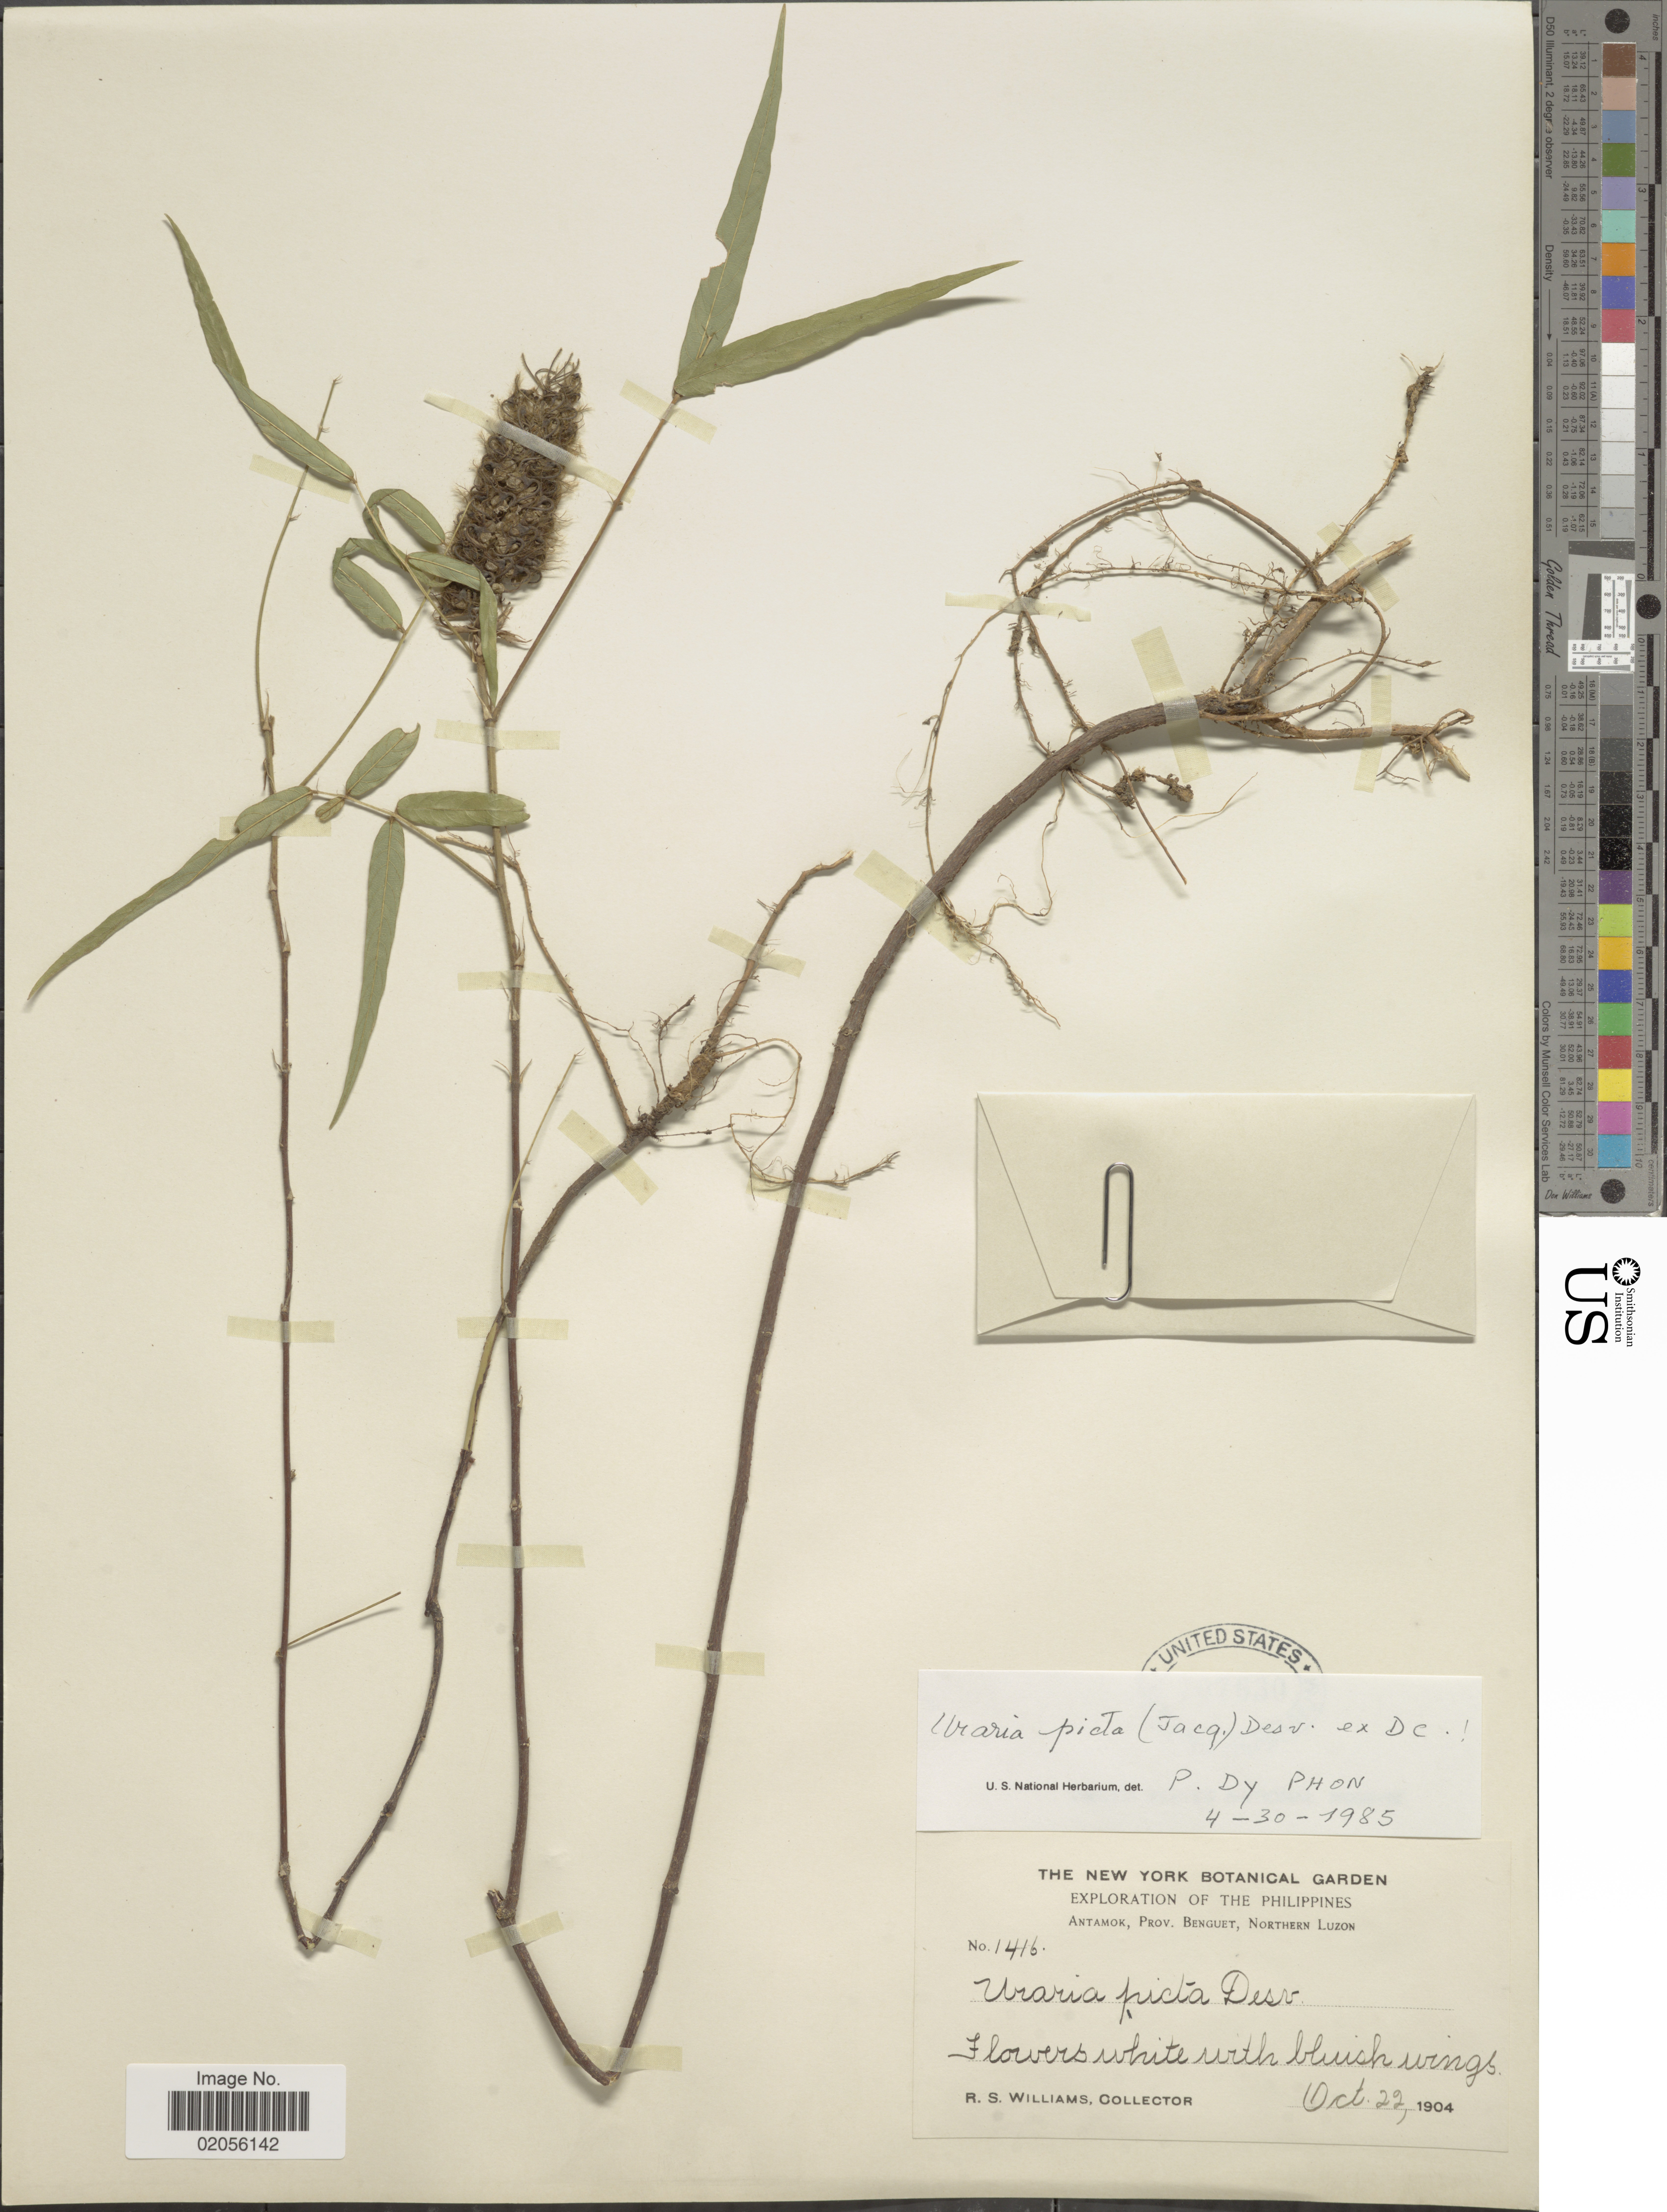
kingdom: Plantae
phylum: Tracheophyta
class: Magnoliopsida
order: Fabales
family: Fabaceae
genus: Uraria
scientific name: Uraria picta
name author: (Jacq.) DC.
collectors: R. S. Williams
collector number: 1416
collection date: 1904-10-22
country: Philippines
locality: Antamok, Prov. Benguet, Northern Luzon